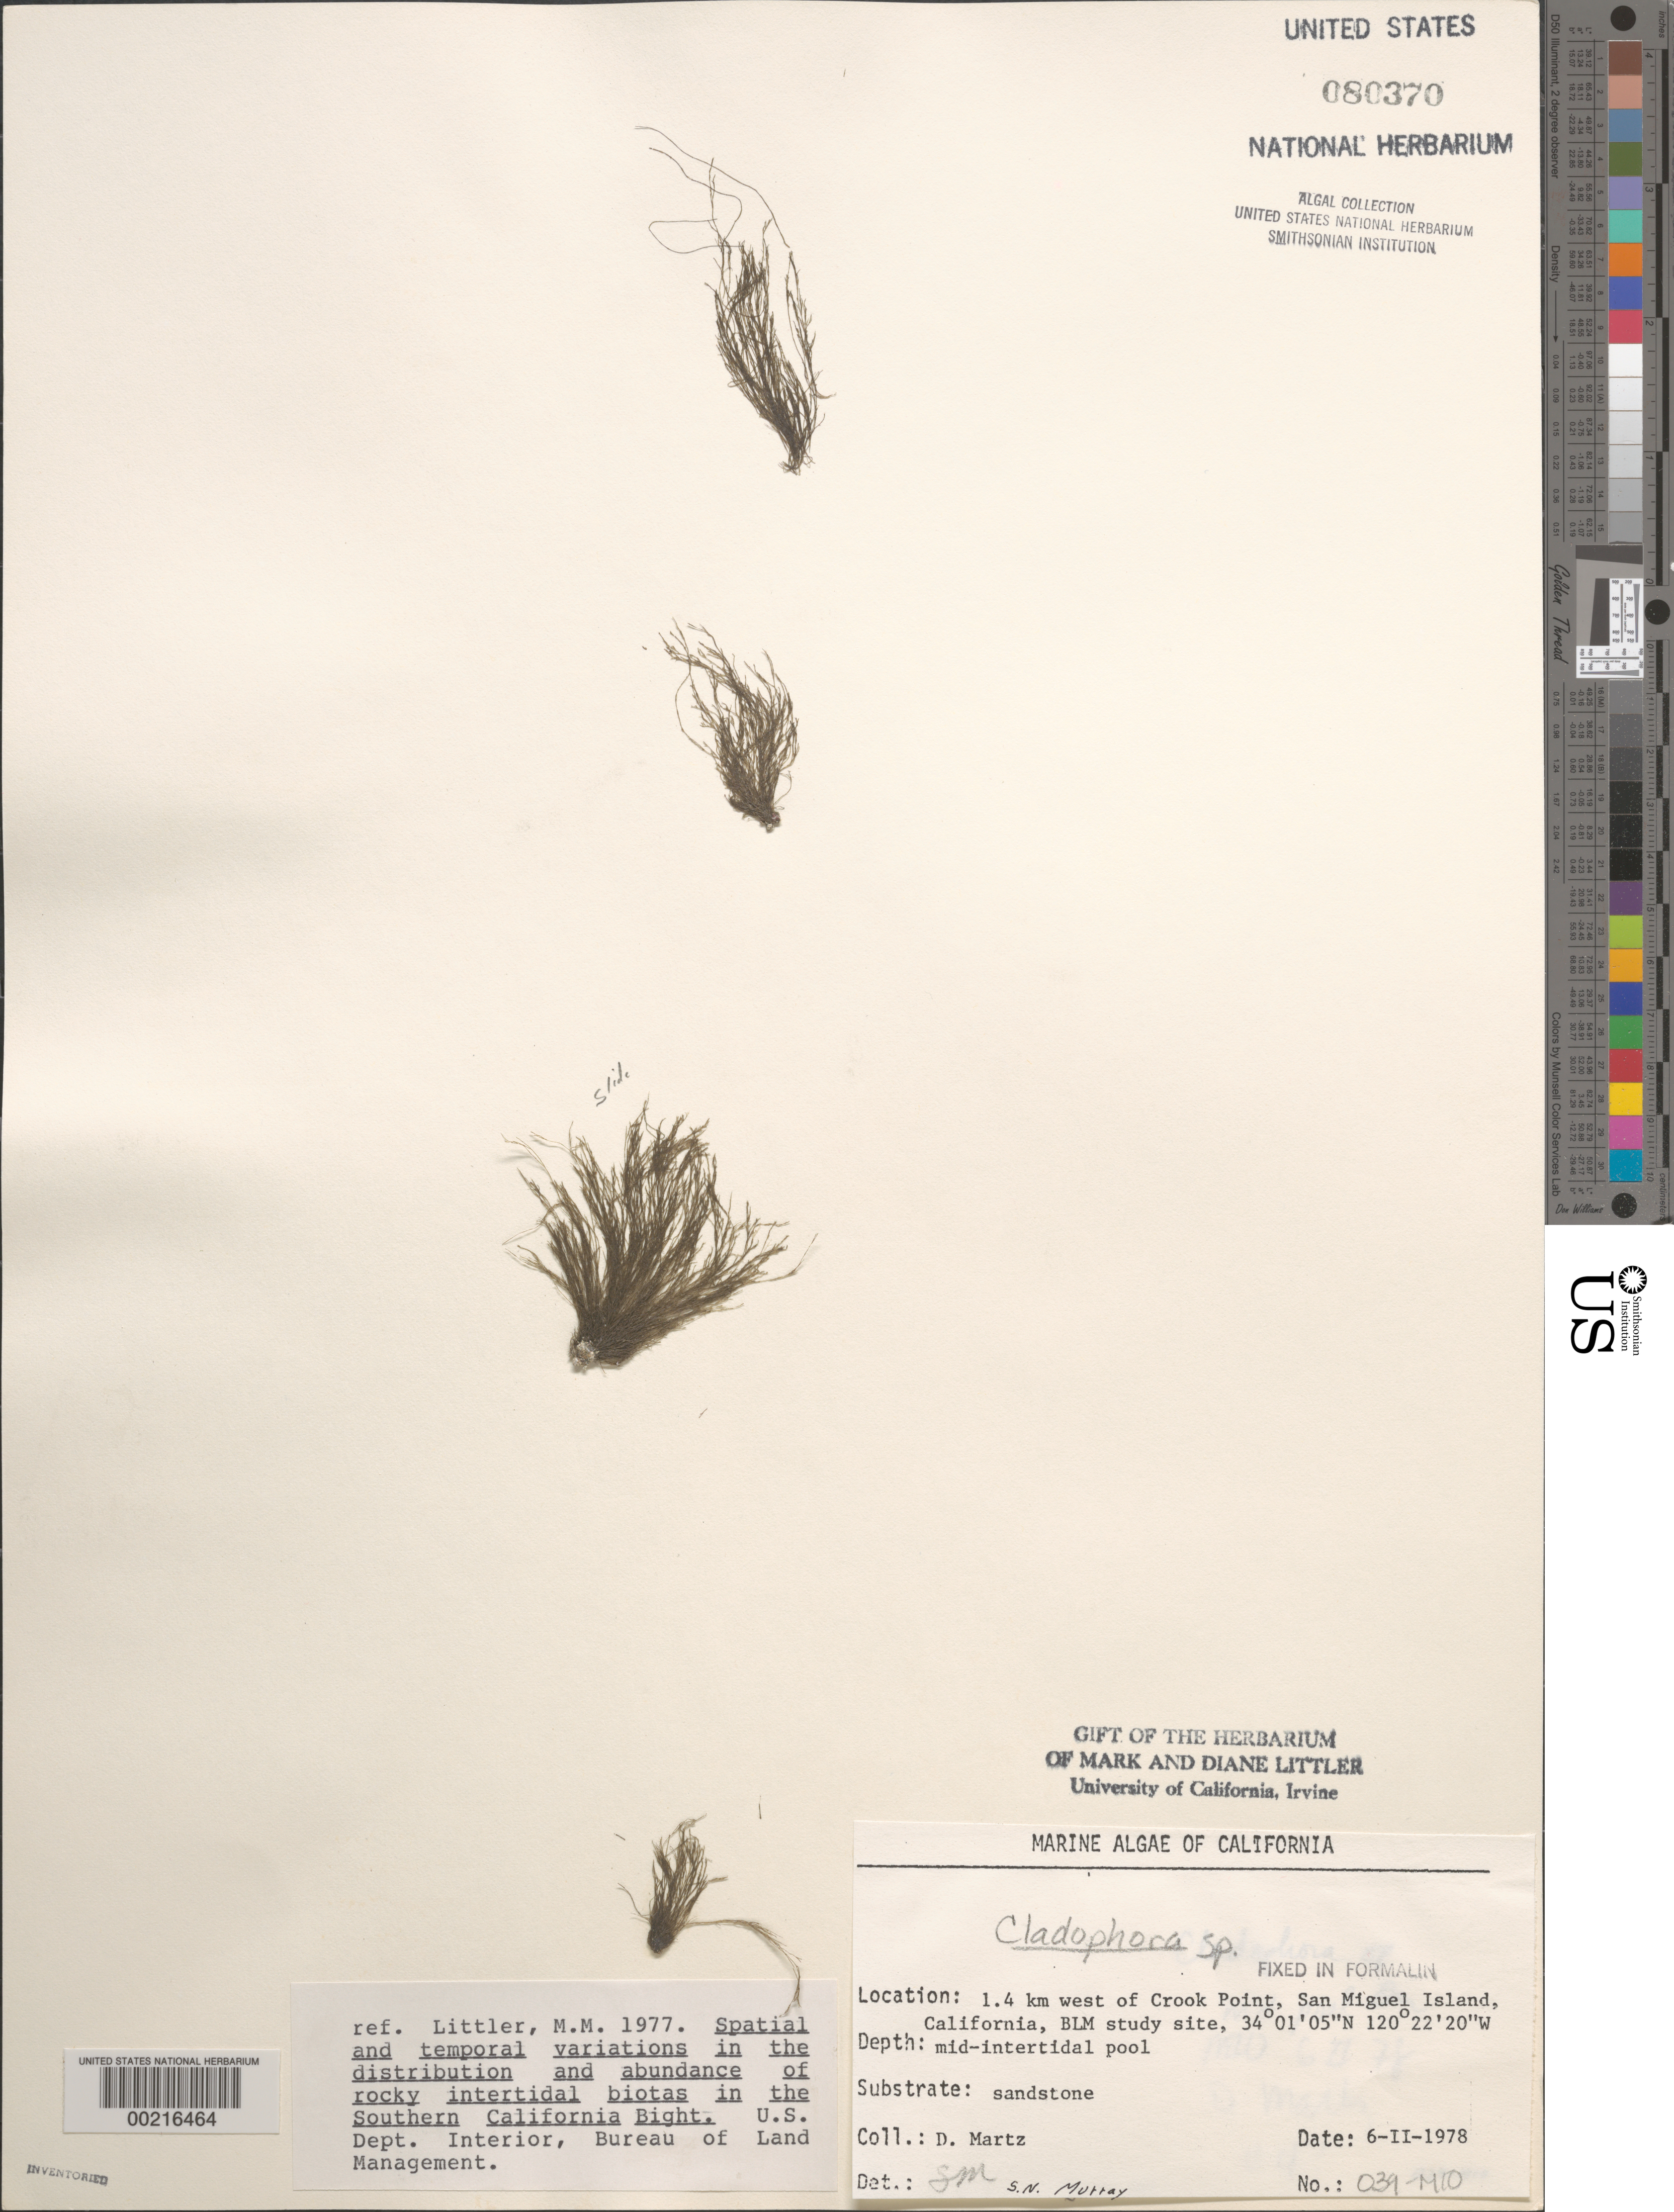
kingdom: Plantae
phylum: Chlorophyta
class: Ulvophyceae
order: Cladophorales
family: Cladophoraceae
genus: Cladophora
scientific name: Cladophora sp.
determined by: Murray, S. N.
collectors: D. Martz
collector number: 039-mio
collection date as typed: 06 Feb 1978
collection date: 1978-02-06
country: United States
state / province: California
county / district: Santa Barbara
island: San Miguel Island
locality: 1.4 km north of Crook Point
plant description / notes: BLM-SOCALBIGHT Rocky Intertidal Survey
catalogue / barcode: US 80370